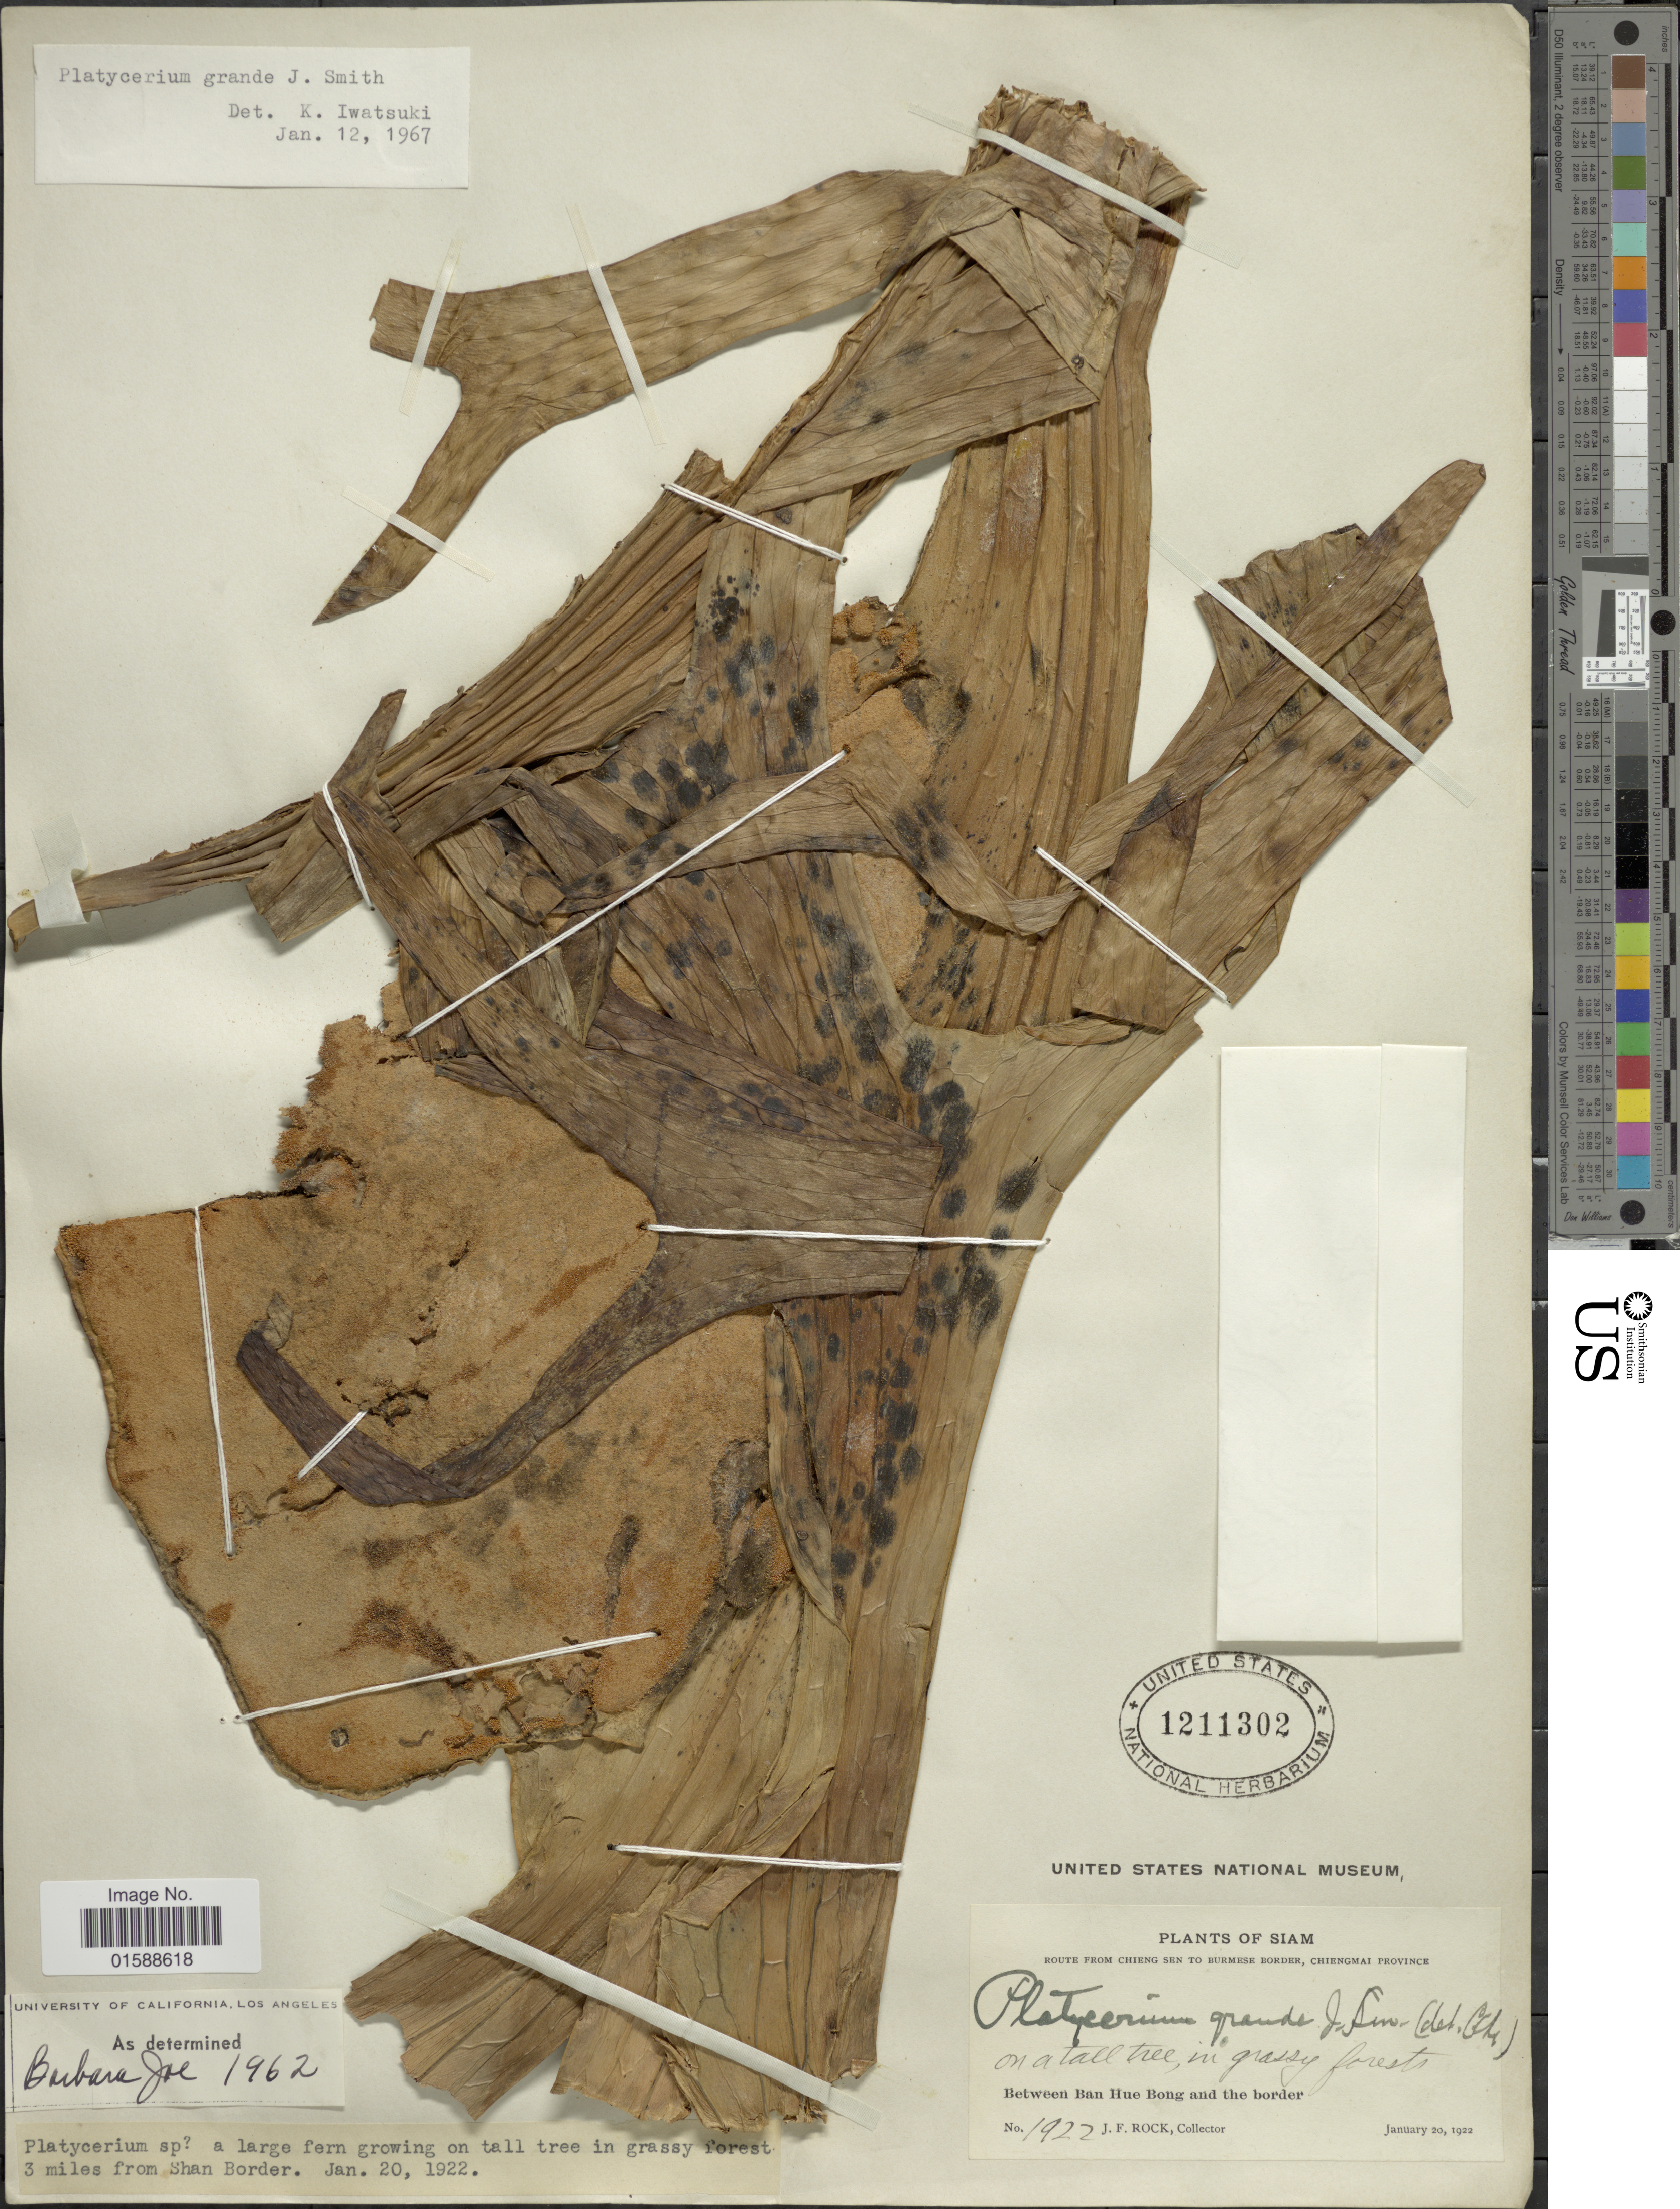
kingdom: Plantae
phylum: Tracheophyta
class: Polypodiopsida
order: Polypodiales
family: Polypodiaceae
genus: Platycerium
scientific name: Platycerium grande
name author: (A. Cunn.) J. Sm.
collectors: J. Rock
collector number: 1922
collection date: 1922-01-20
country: Thailand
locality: Siam. Route from Chieng Sen to Burmese border, Chiengmai province. Between Ban Hue Bong and the border. 3 miles from Shan Border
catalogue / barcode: US 1211302